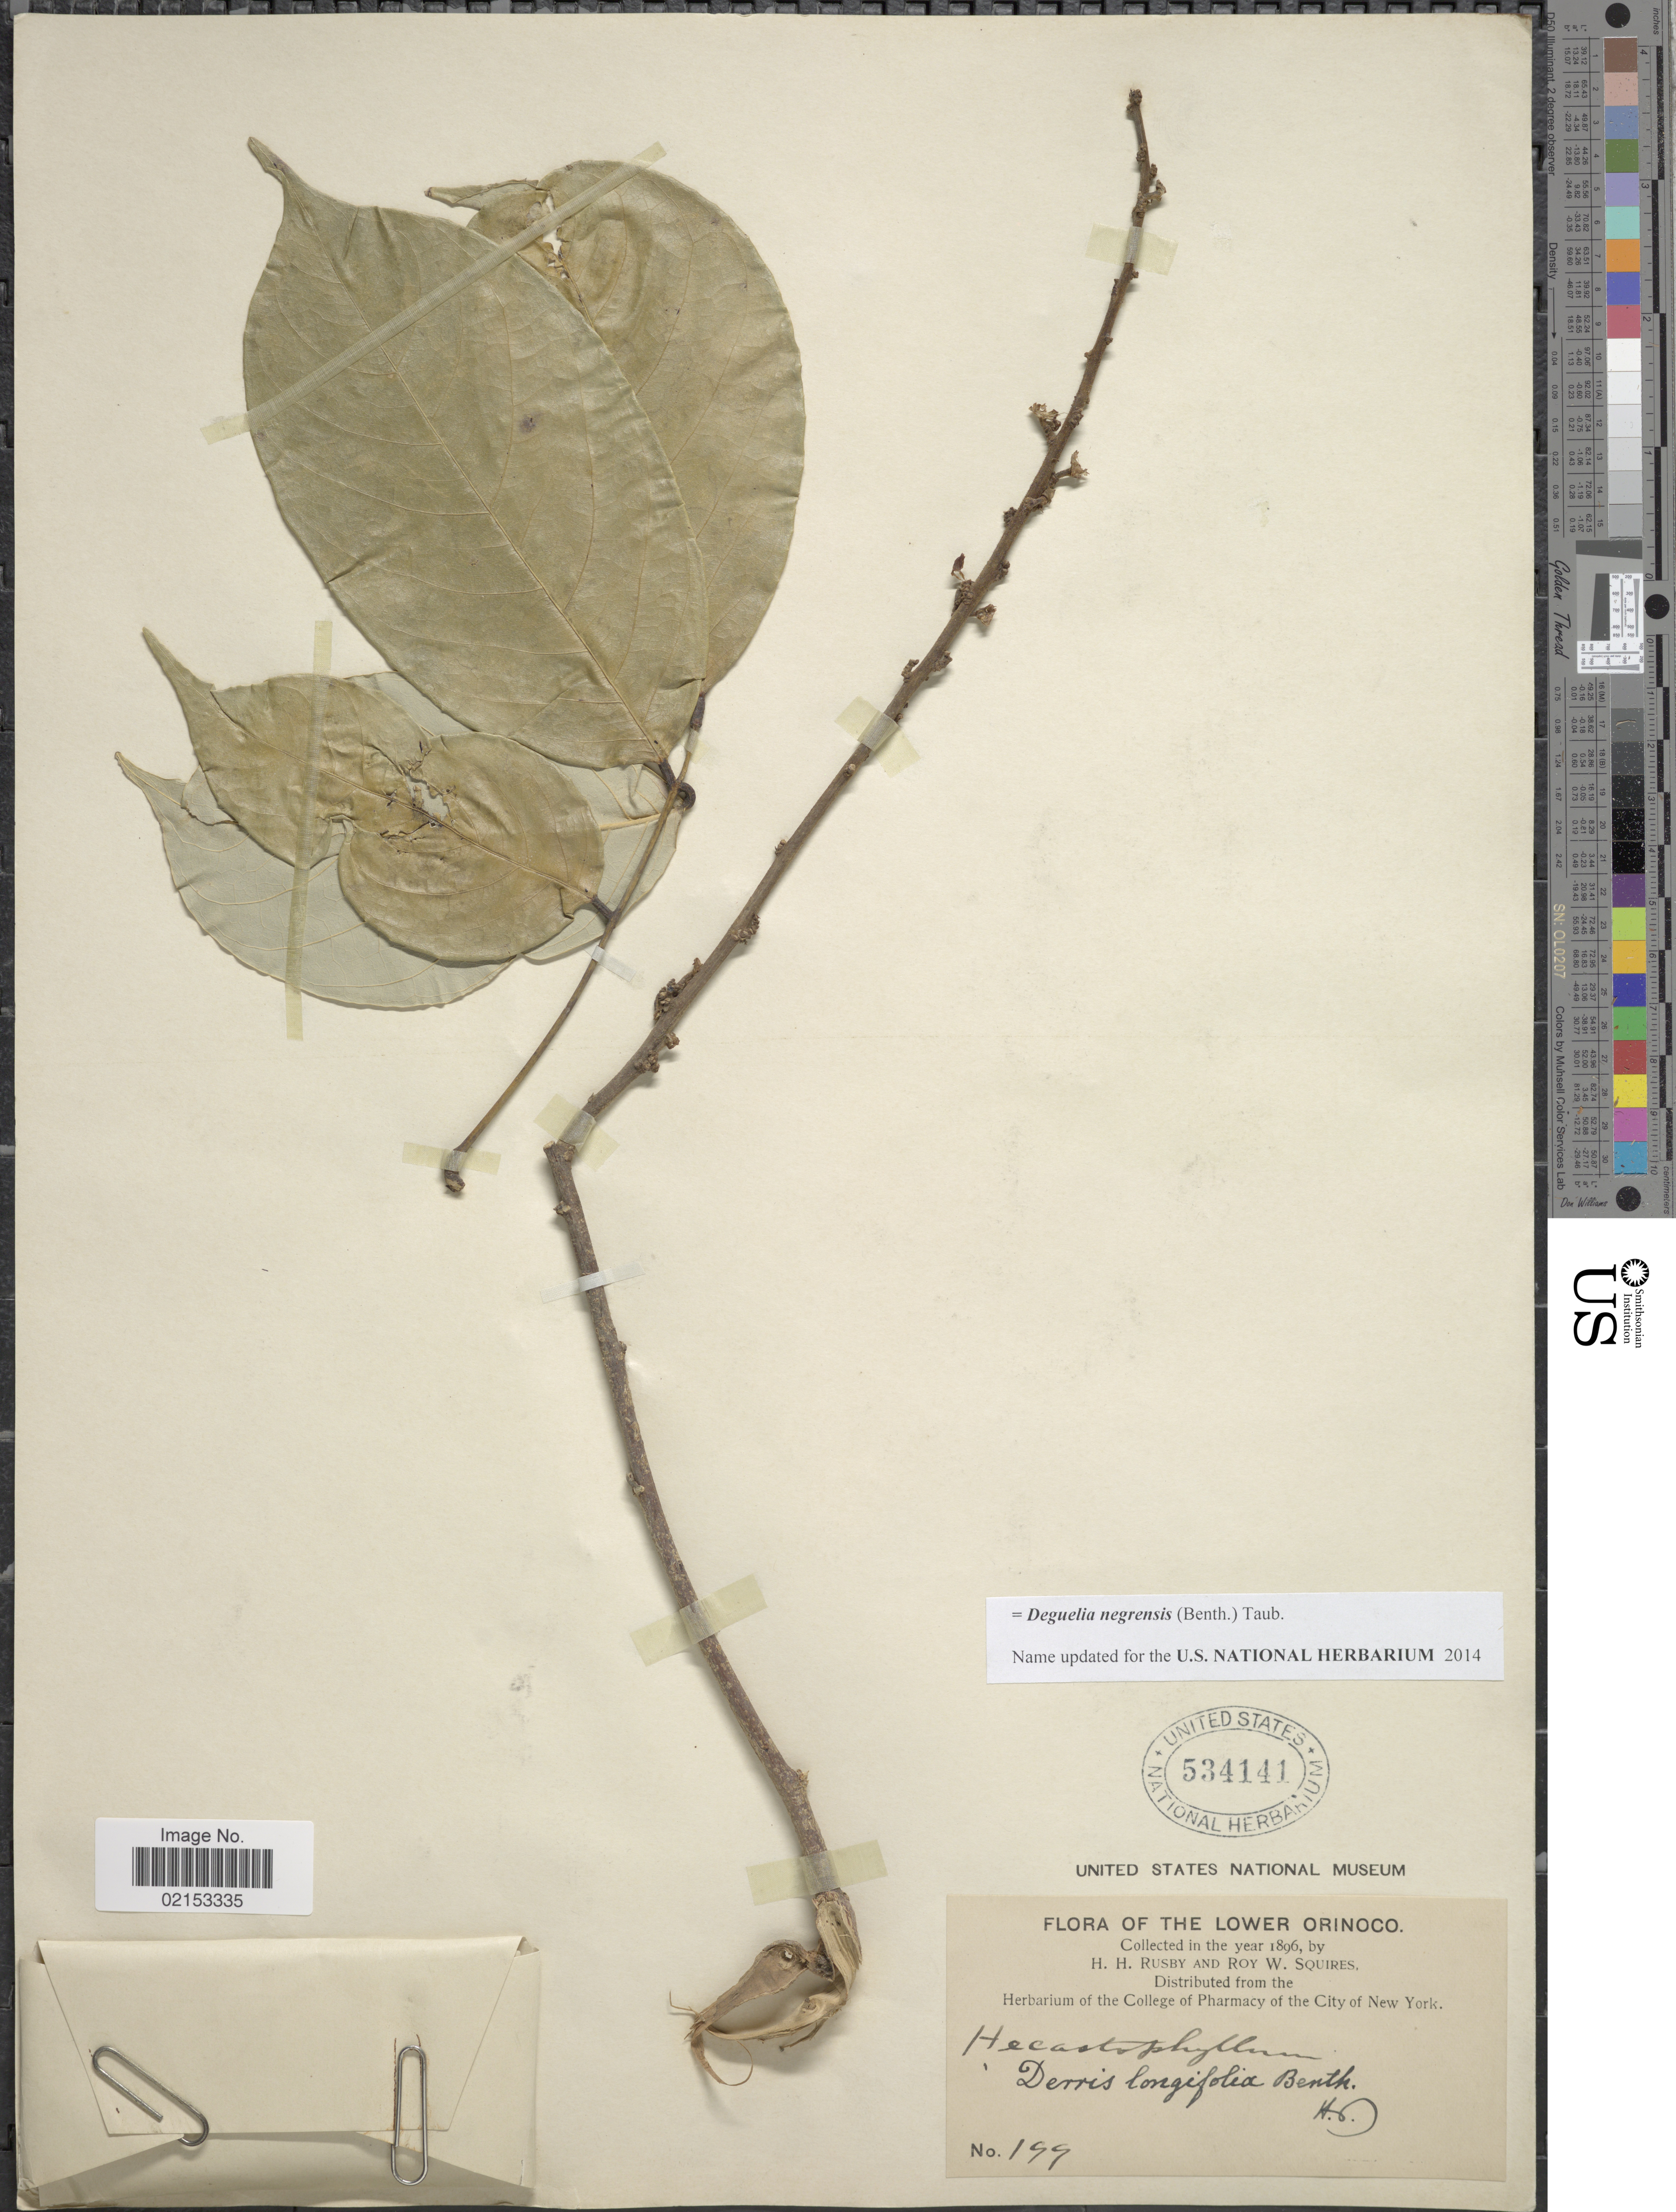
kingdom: Plantae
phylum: Tracheophyta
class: Magnoliopsida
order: Fabales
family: Fabaceae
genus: Deguelia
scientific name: Deguelia negrensis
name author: (Benth.) Taub.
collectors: H. H. Rusby & R. Squires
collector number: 199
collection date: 1896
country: Venezuela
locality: Lower Orinoco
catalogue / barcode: US 534141